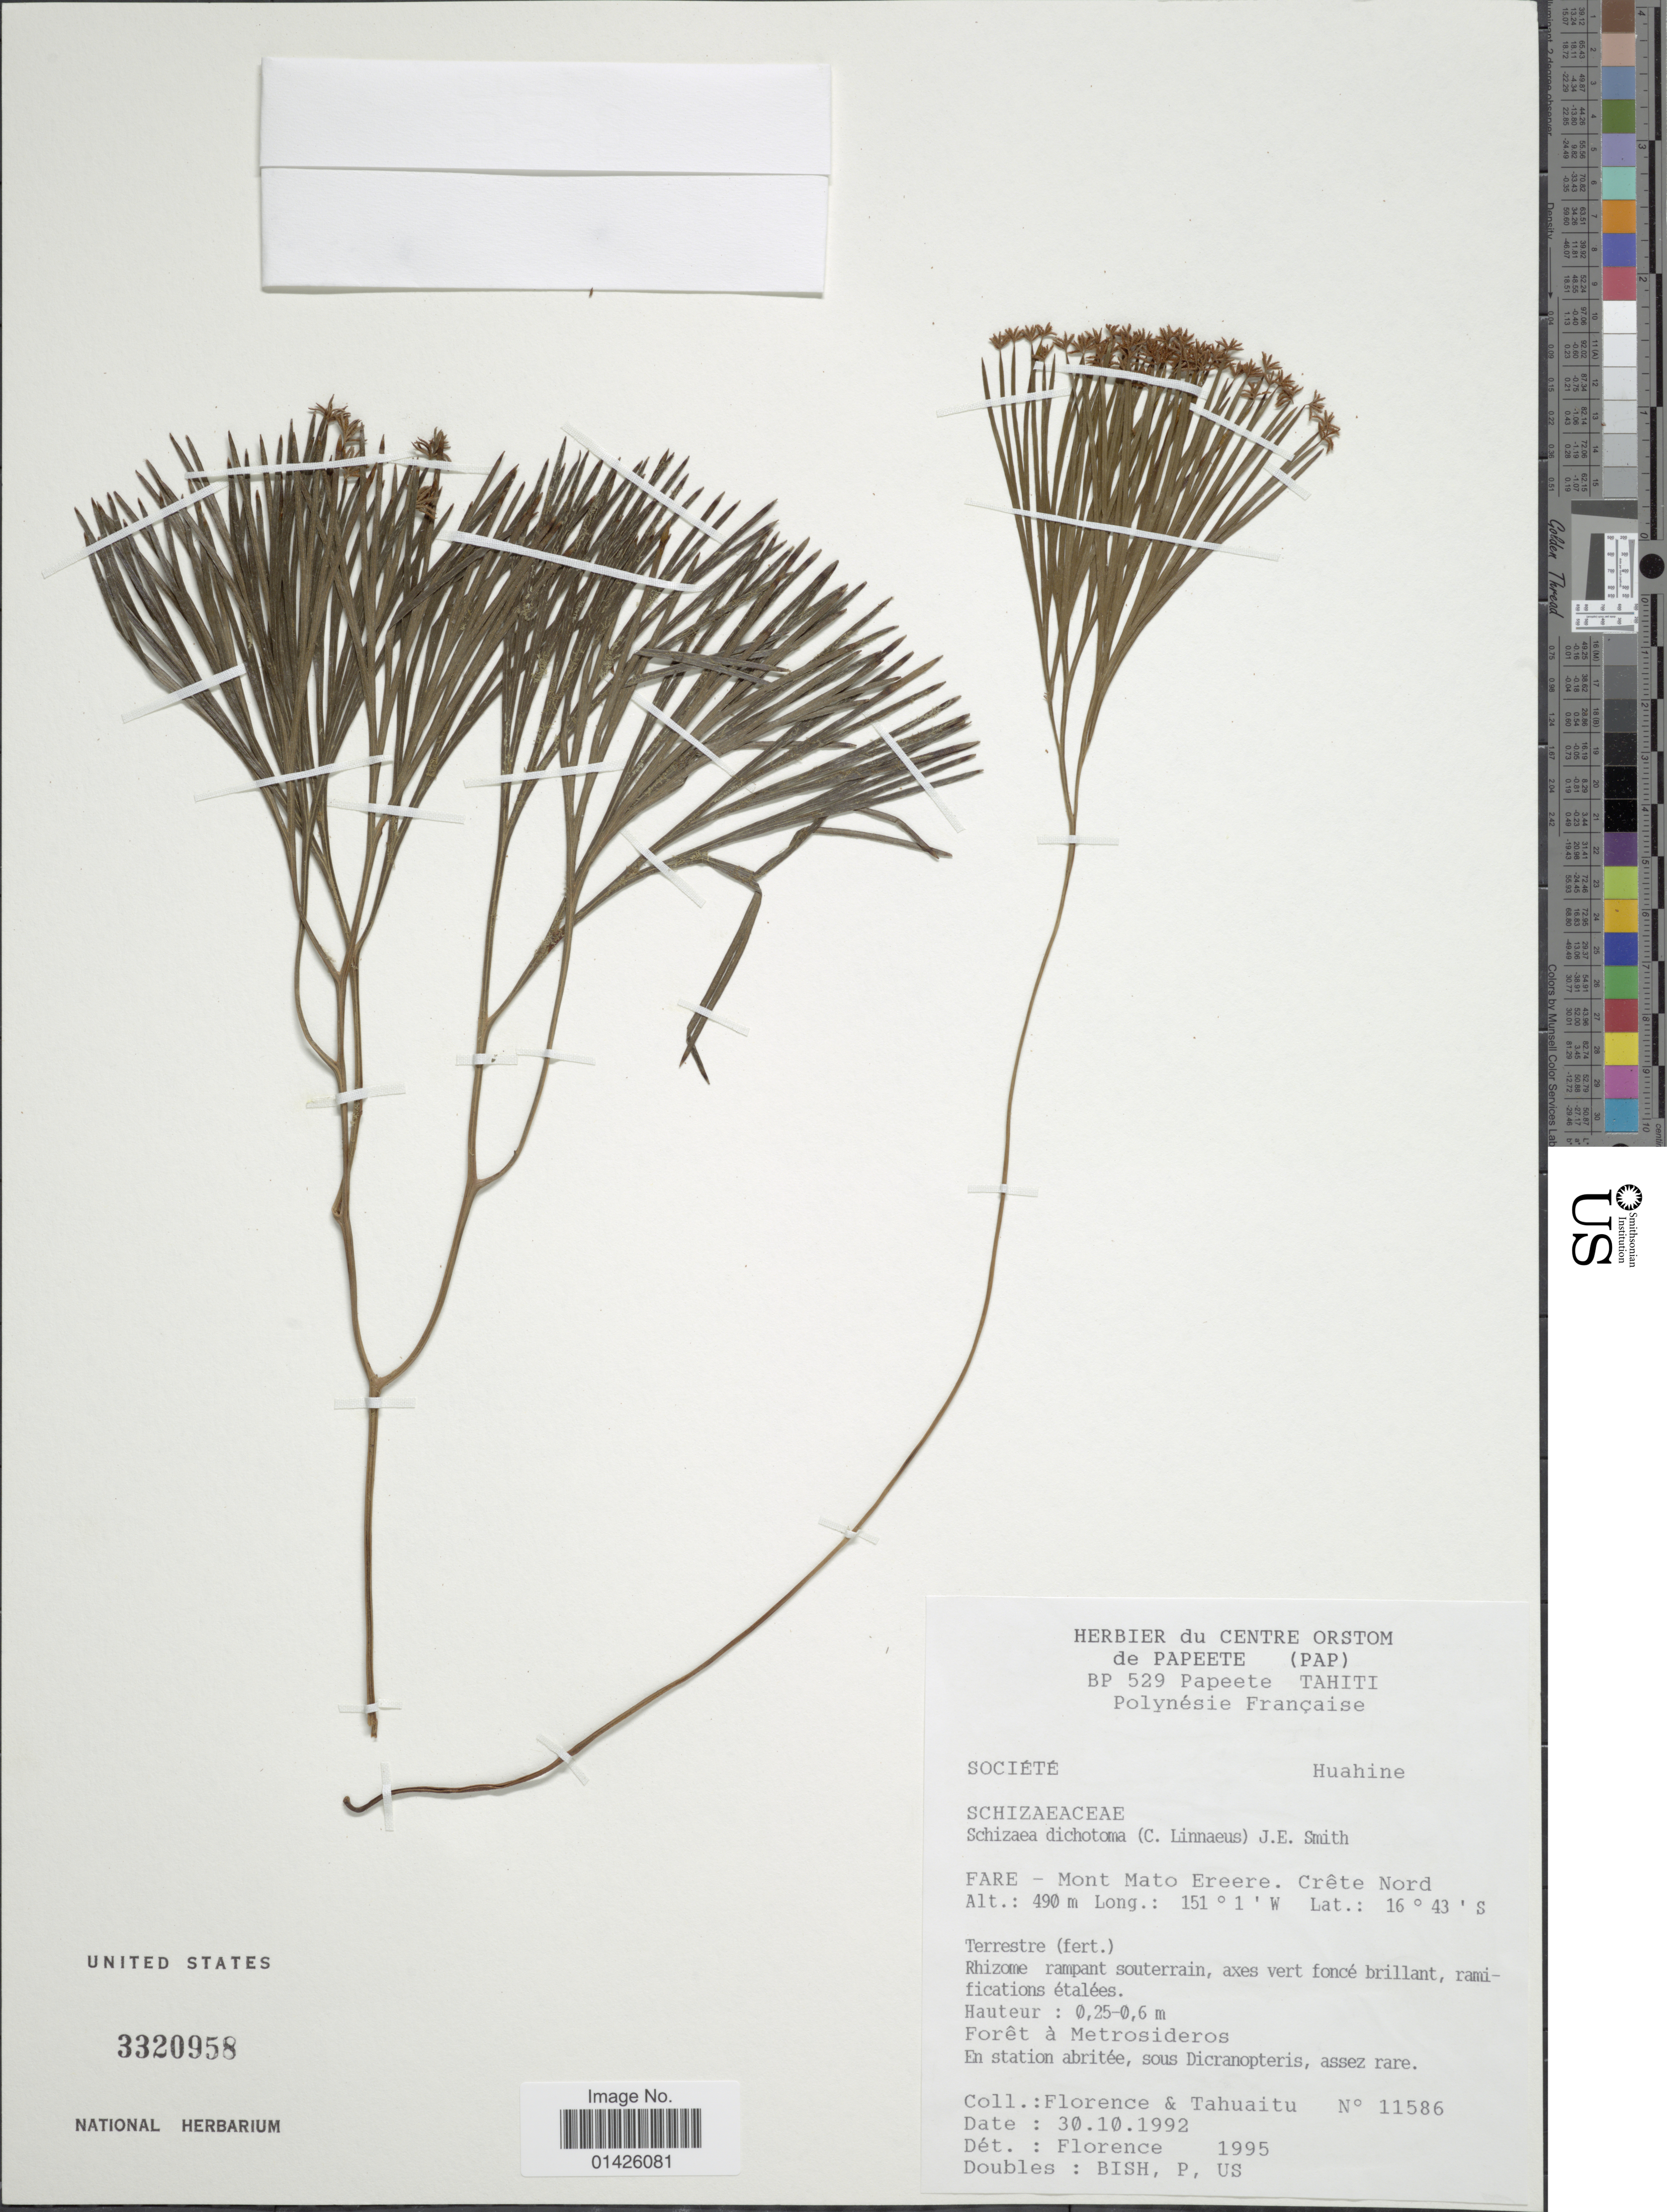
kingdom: Plantae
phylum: Tracheophyta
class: Polypodiopsida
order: Schizaeales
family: Schizaeaceae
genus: Schizaea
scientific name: Schizaea dichotoma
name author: (L.) J. Sm.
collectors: -. Florence & -. Tahuaitu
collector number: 11586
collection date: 1992-10-30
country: French Polynesia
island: Huahine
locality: Fare - Mont Mato Ereere. Crête Nord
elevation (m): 490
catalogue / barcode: US 3320958